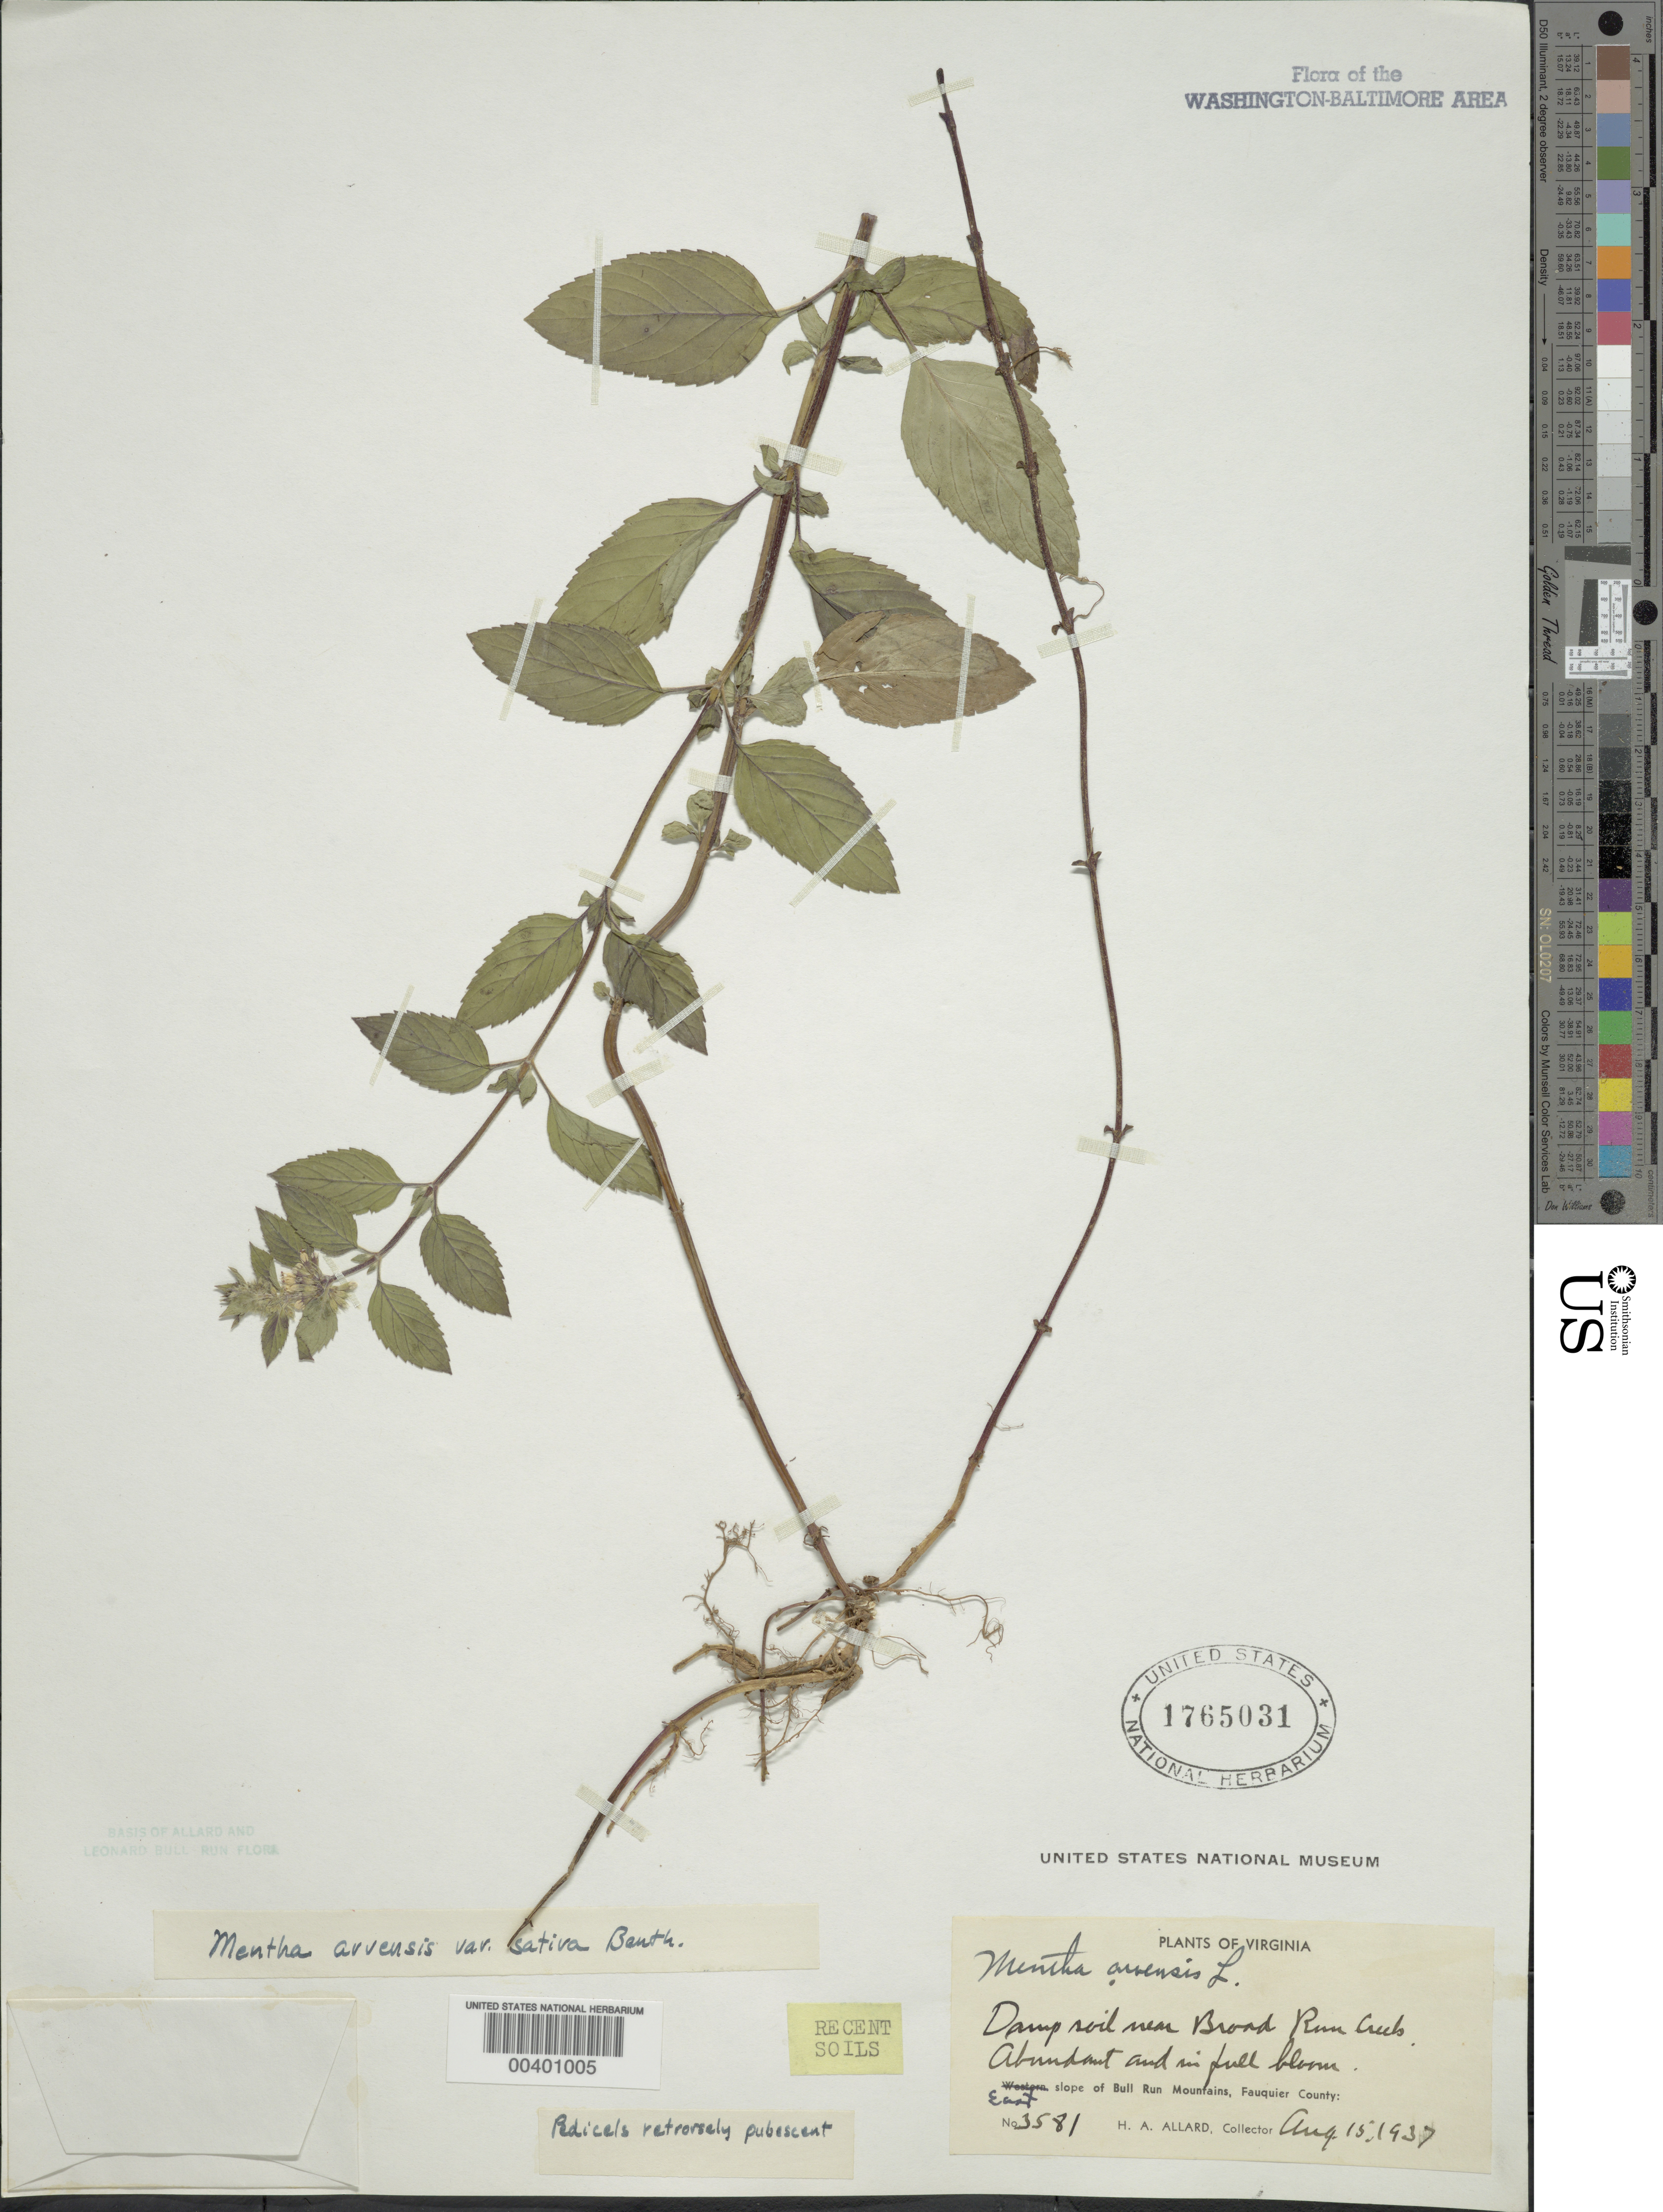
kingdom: Plantae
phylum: Tracheophyta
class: Magnoliopsida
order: Lamiales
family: Lamiaceae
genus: Mentha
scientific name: Mentha arvensis var. sativa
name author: Benth.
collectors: H. A. Allard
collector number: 3581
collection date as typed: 15 Aug 1937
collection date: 1937-08-15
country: United States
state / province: Virginia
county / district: Fauquier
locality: Broad Run Creek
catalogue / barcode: US 1765031